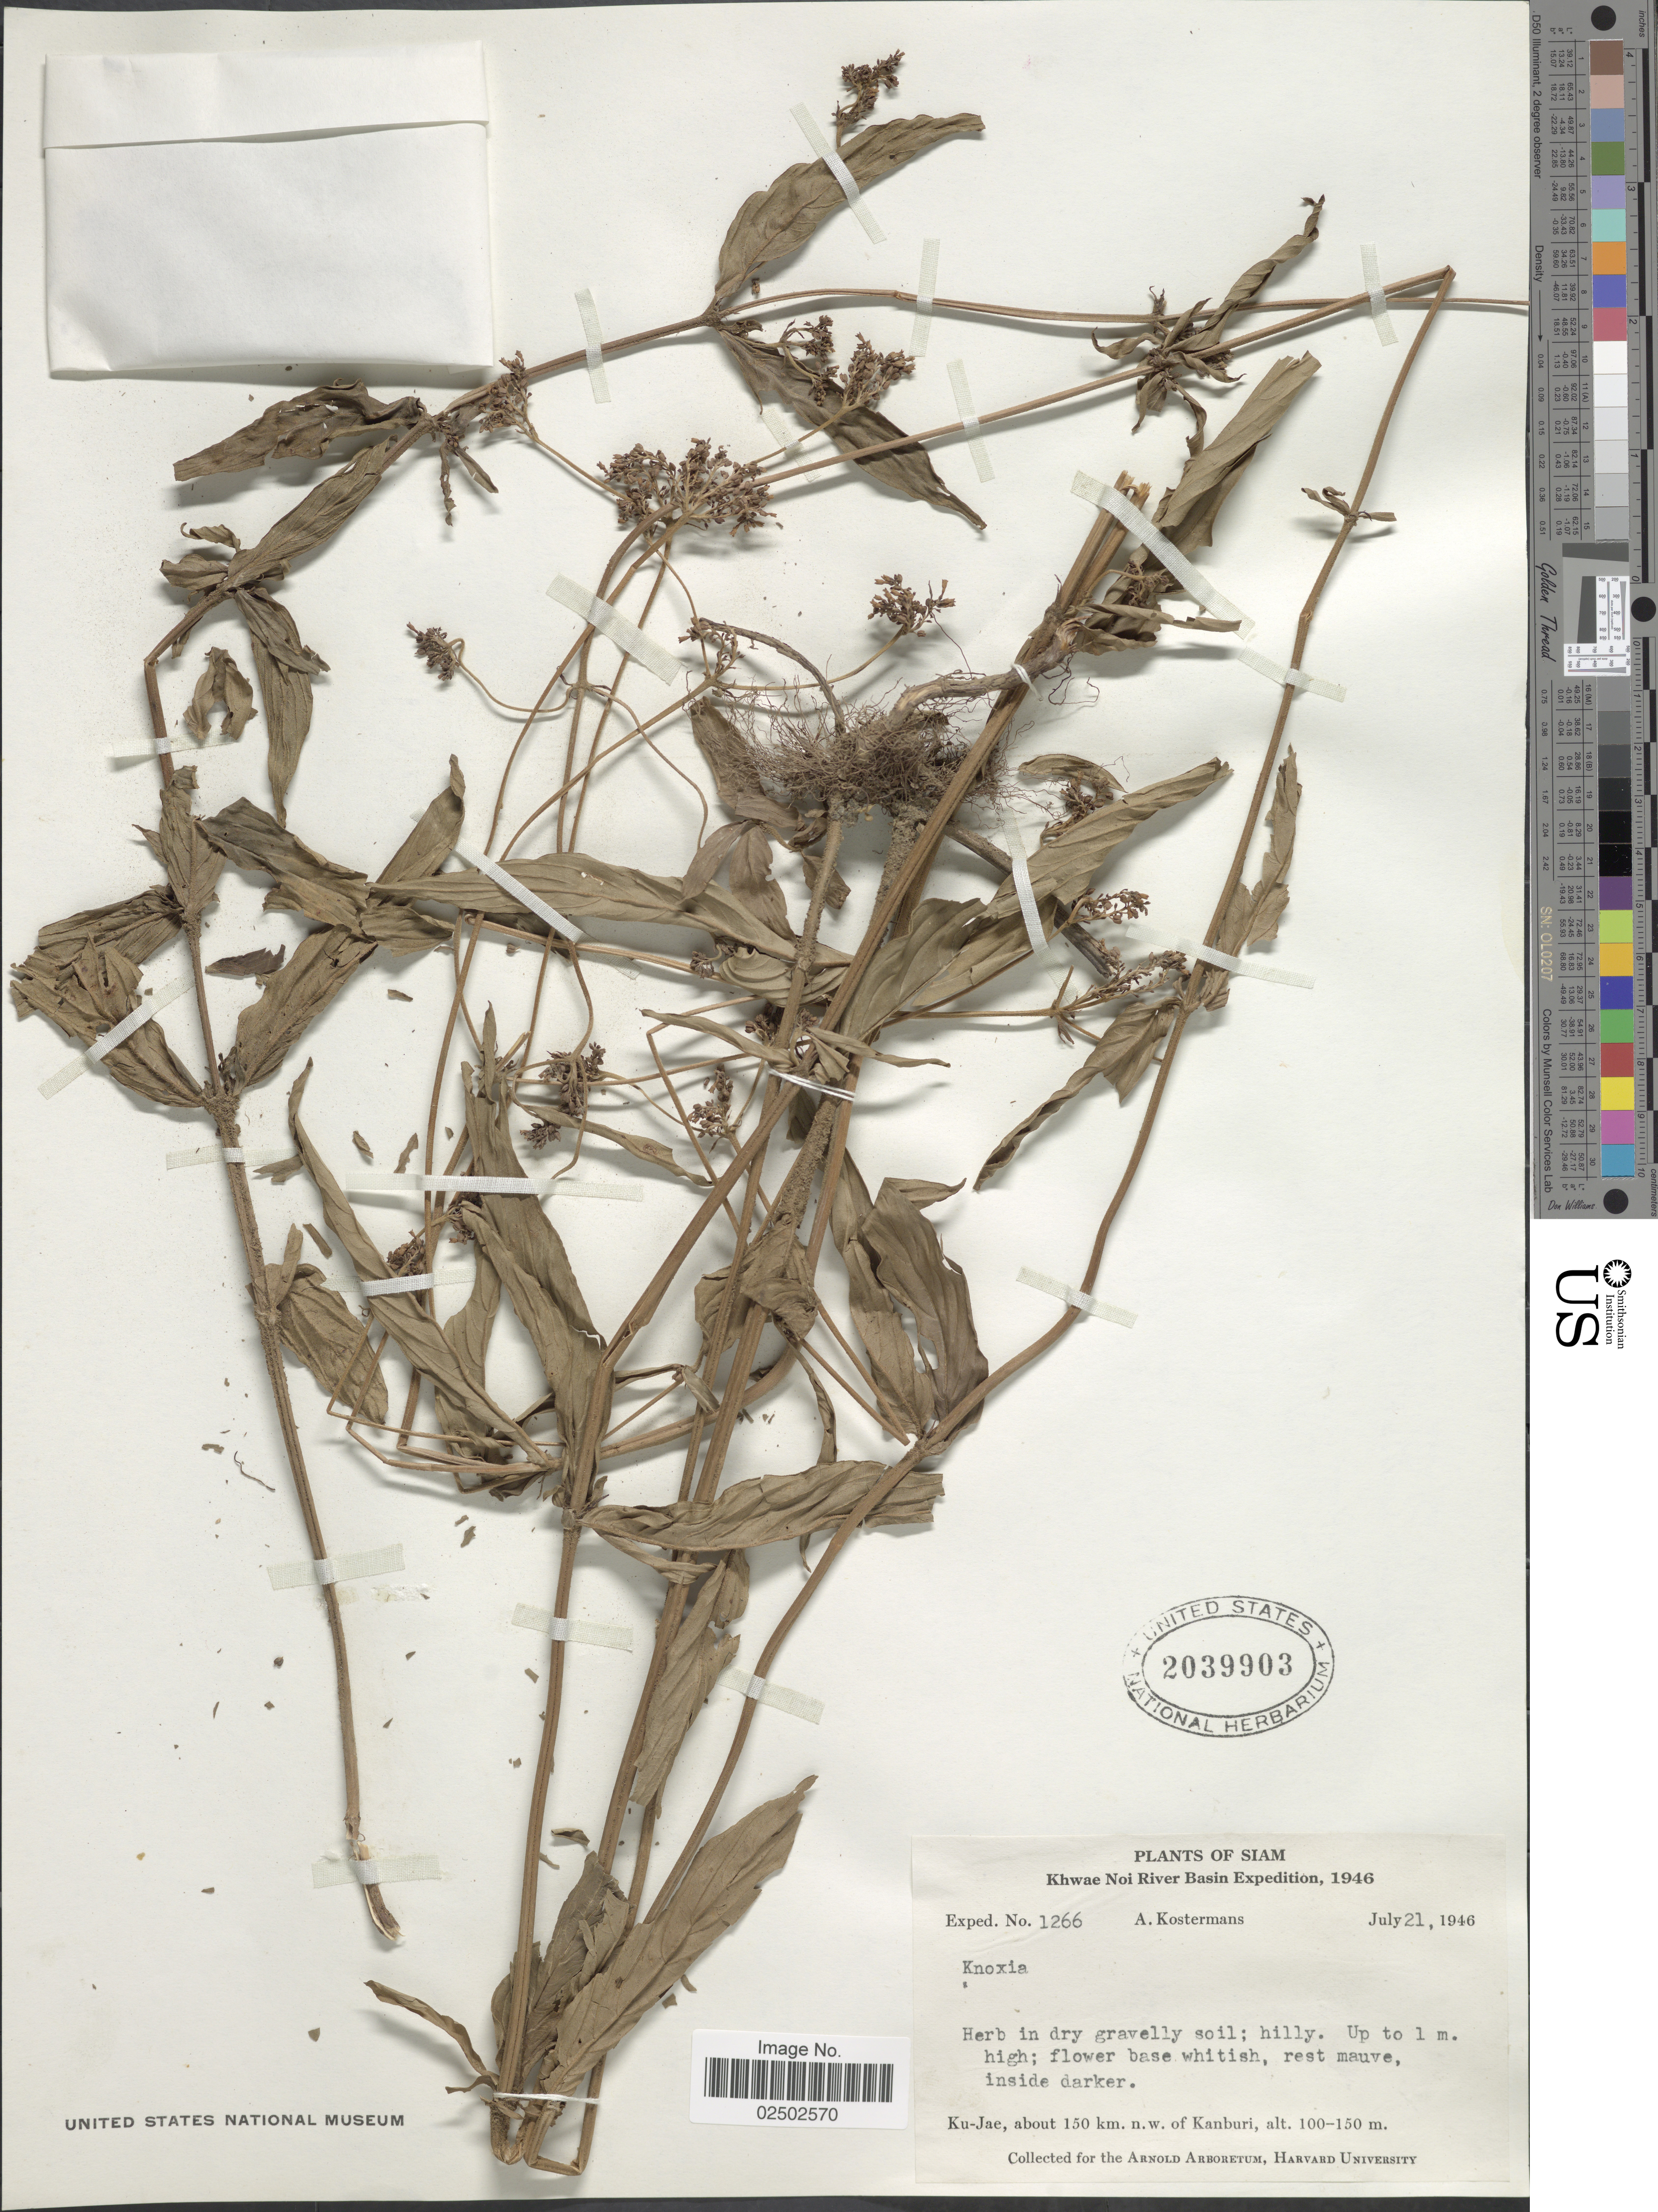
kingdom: Plantae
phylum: Tracheophyta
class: Magnoliopsida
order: Gentianales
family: Rubiaceae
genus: Knoxia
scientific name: Knoxia sp.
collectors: A. J. G. Kostermans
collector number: Exped. 1266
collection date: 1946-07-21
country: Thailand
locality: Siam. Ku-Jae, about 150 km, n.w. of Kanburi. Khwae Noi River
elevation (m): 100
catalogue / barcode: US 2039903